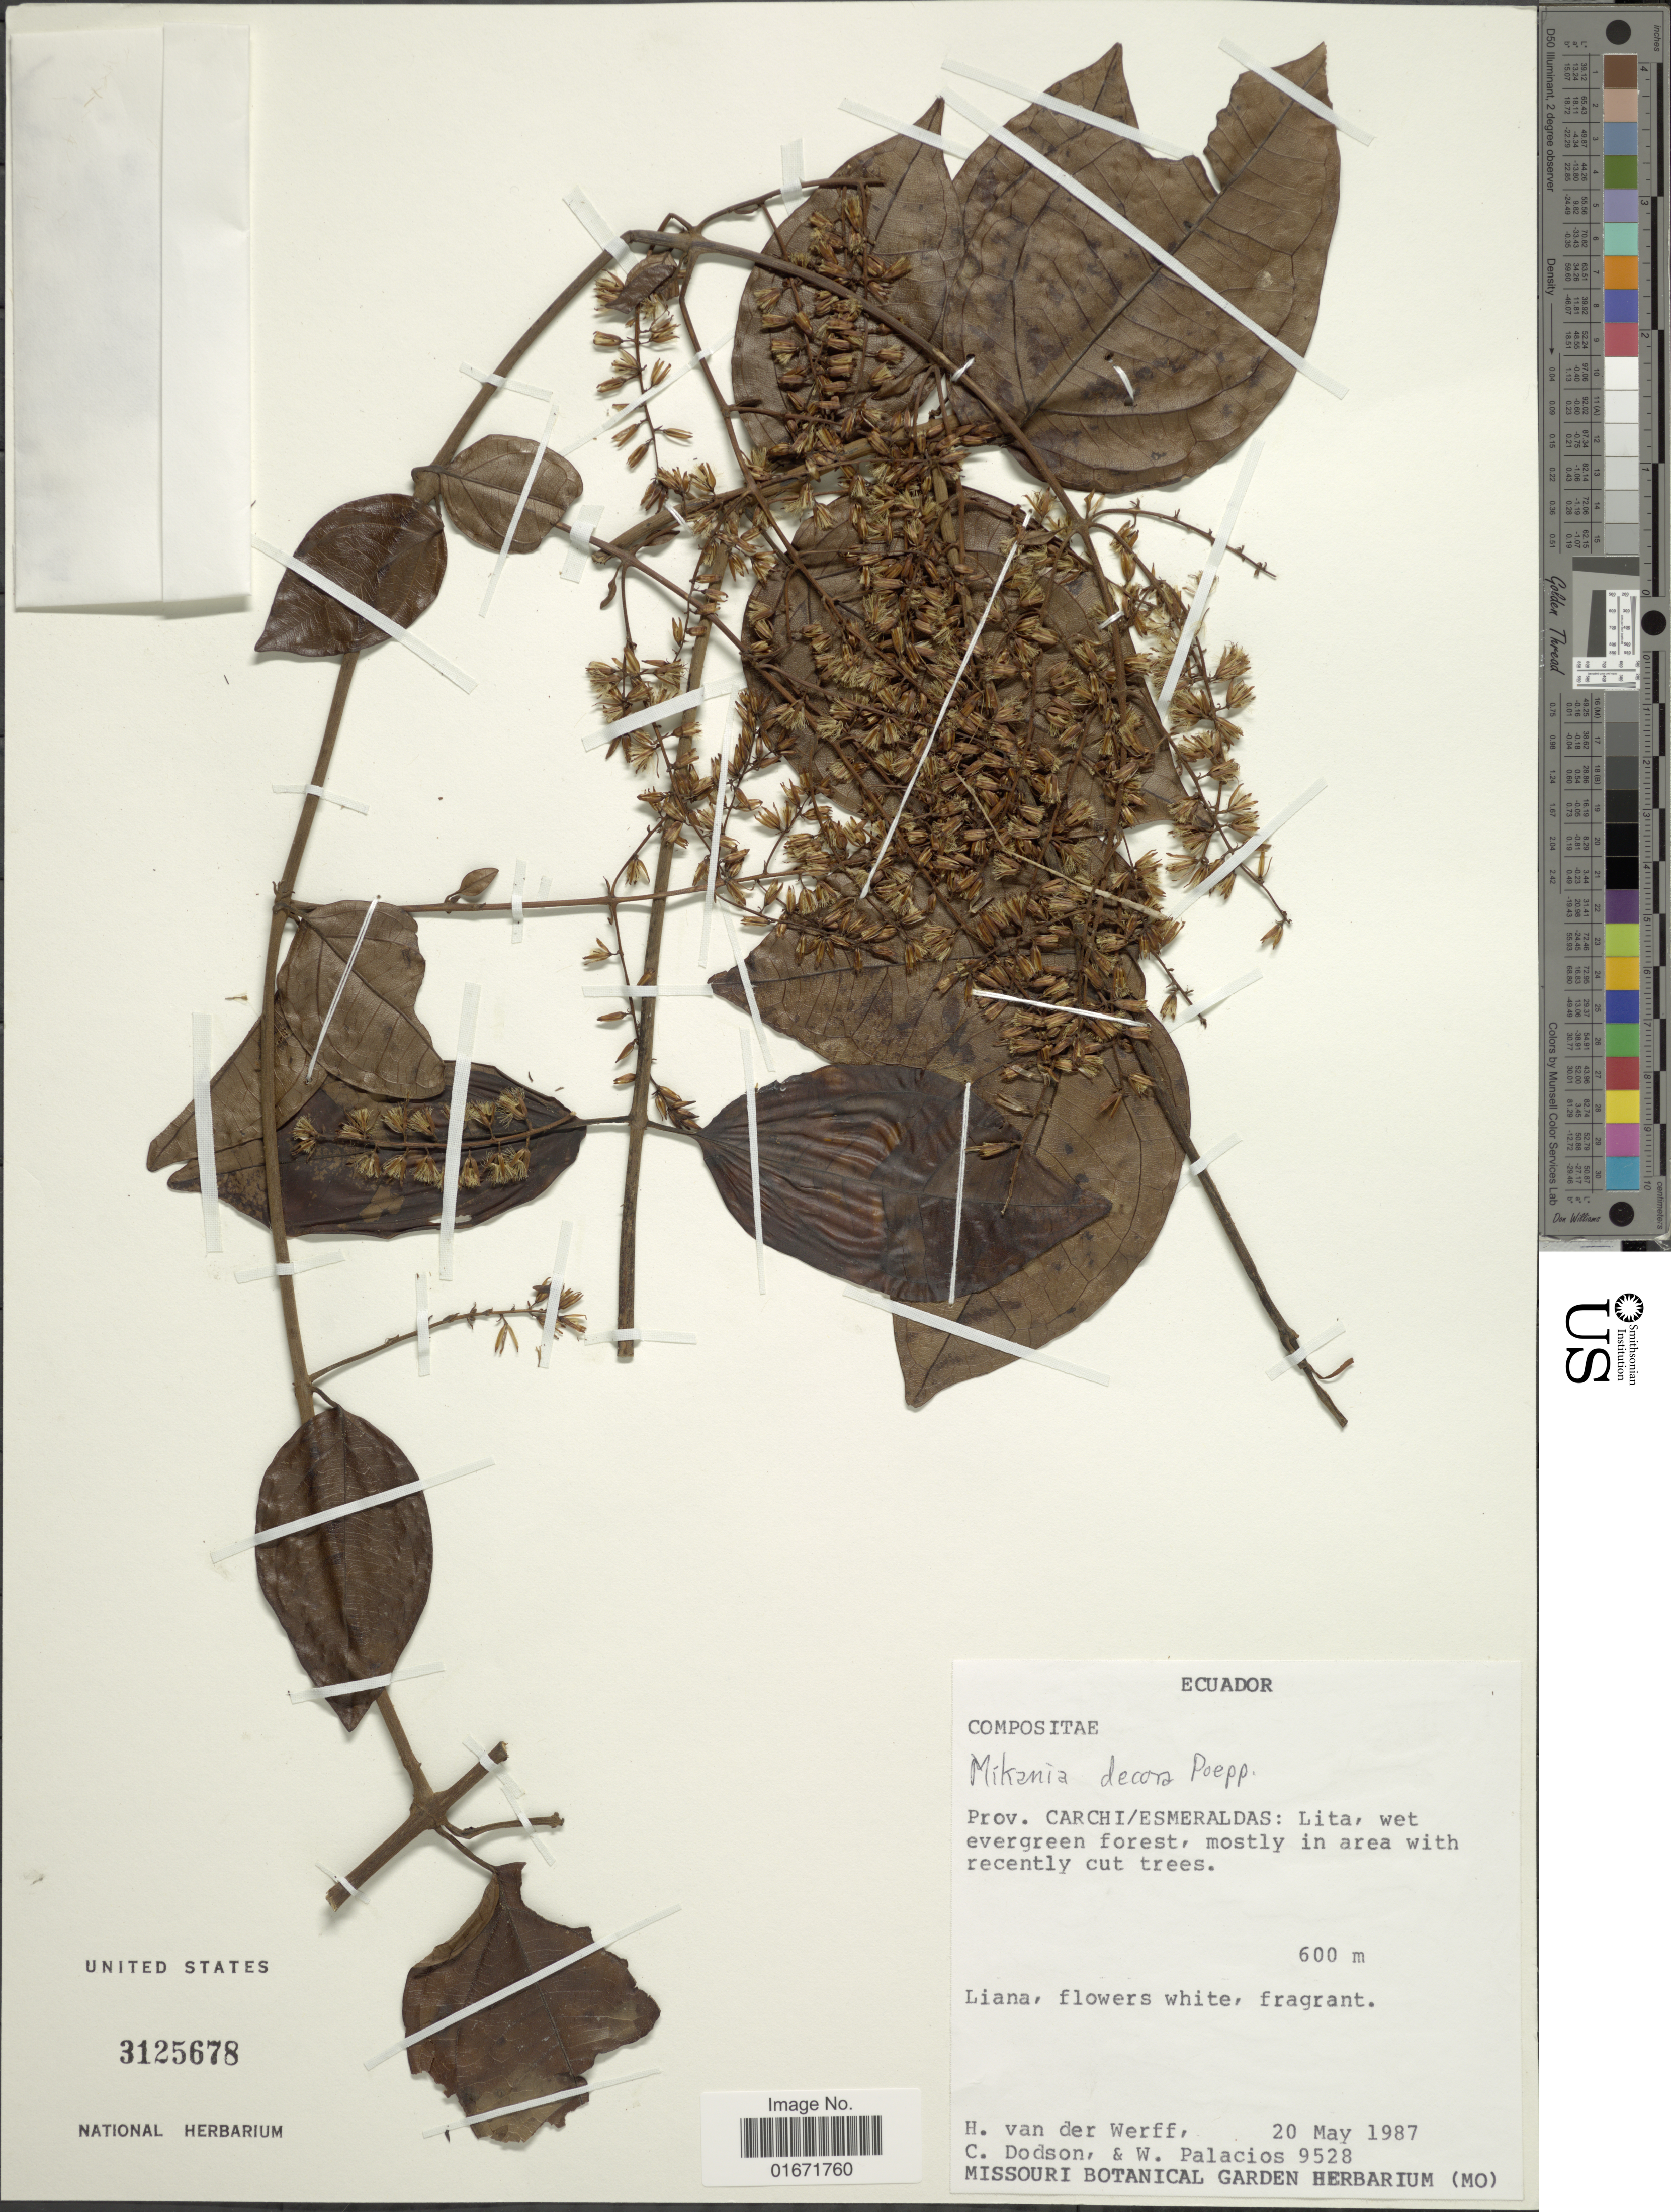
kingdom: Plantae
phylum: Tracheophyta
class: Magnoliopsida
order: Asterales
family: Asteraceae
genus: Mikania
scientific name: Mikania decora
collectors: H. van der Werff, C. Dodson & W. Palacios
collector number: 9528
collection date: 1987-05-20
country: Ecuador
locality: Prov. Carchi/Esmeraldas: Lita, wet evergreen forest, mostly in area with recently cut trees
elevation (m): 600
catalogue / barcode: US 3125678